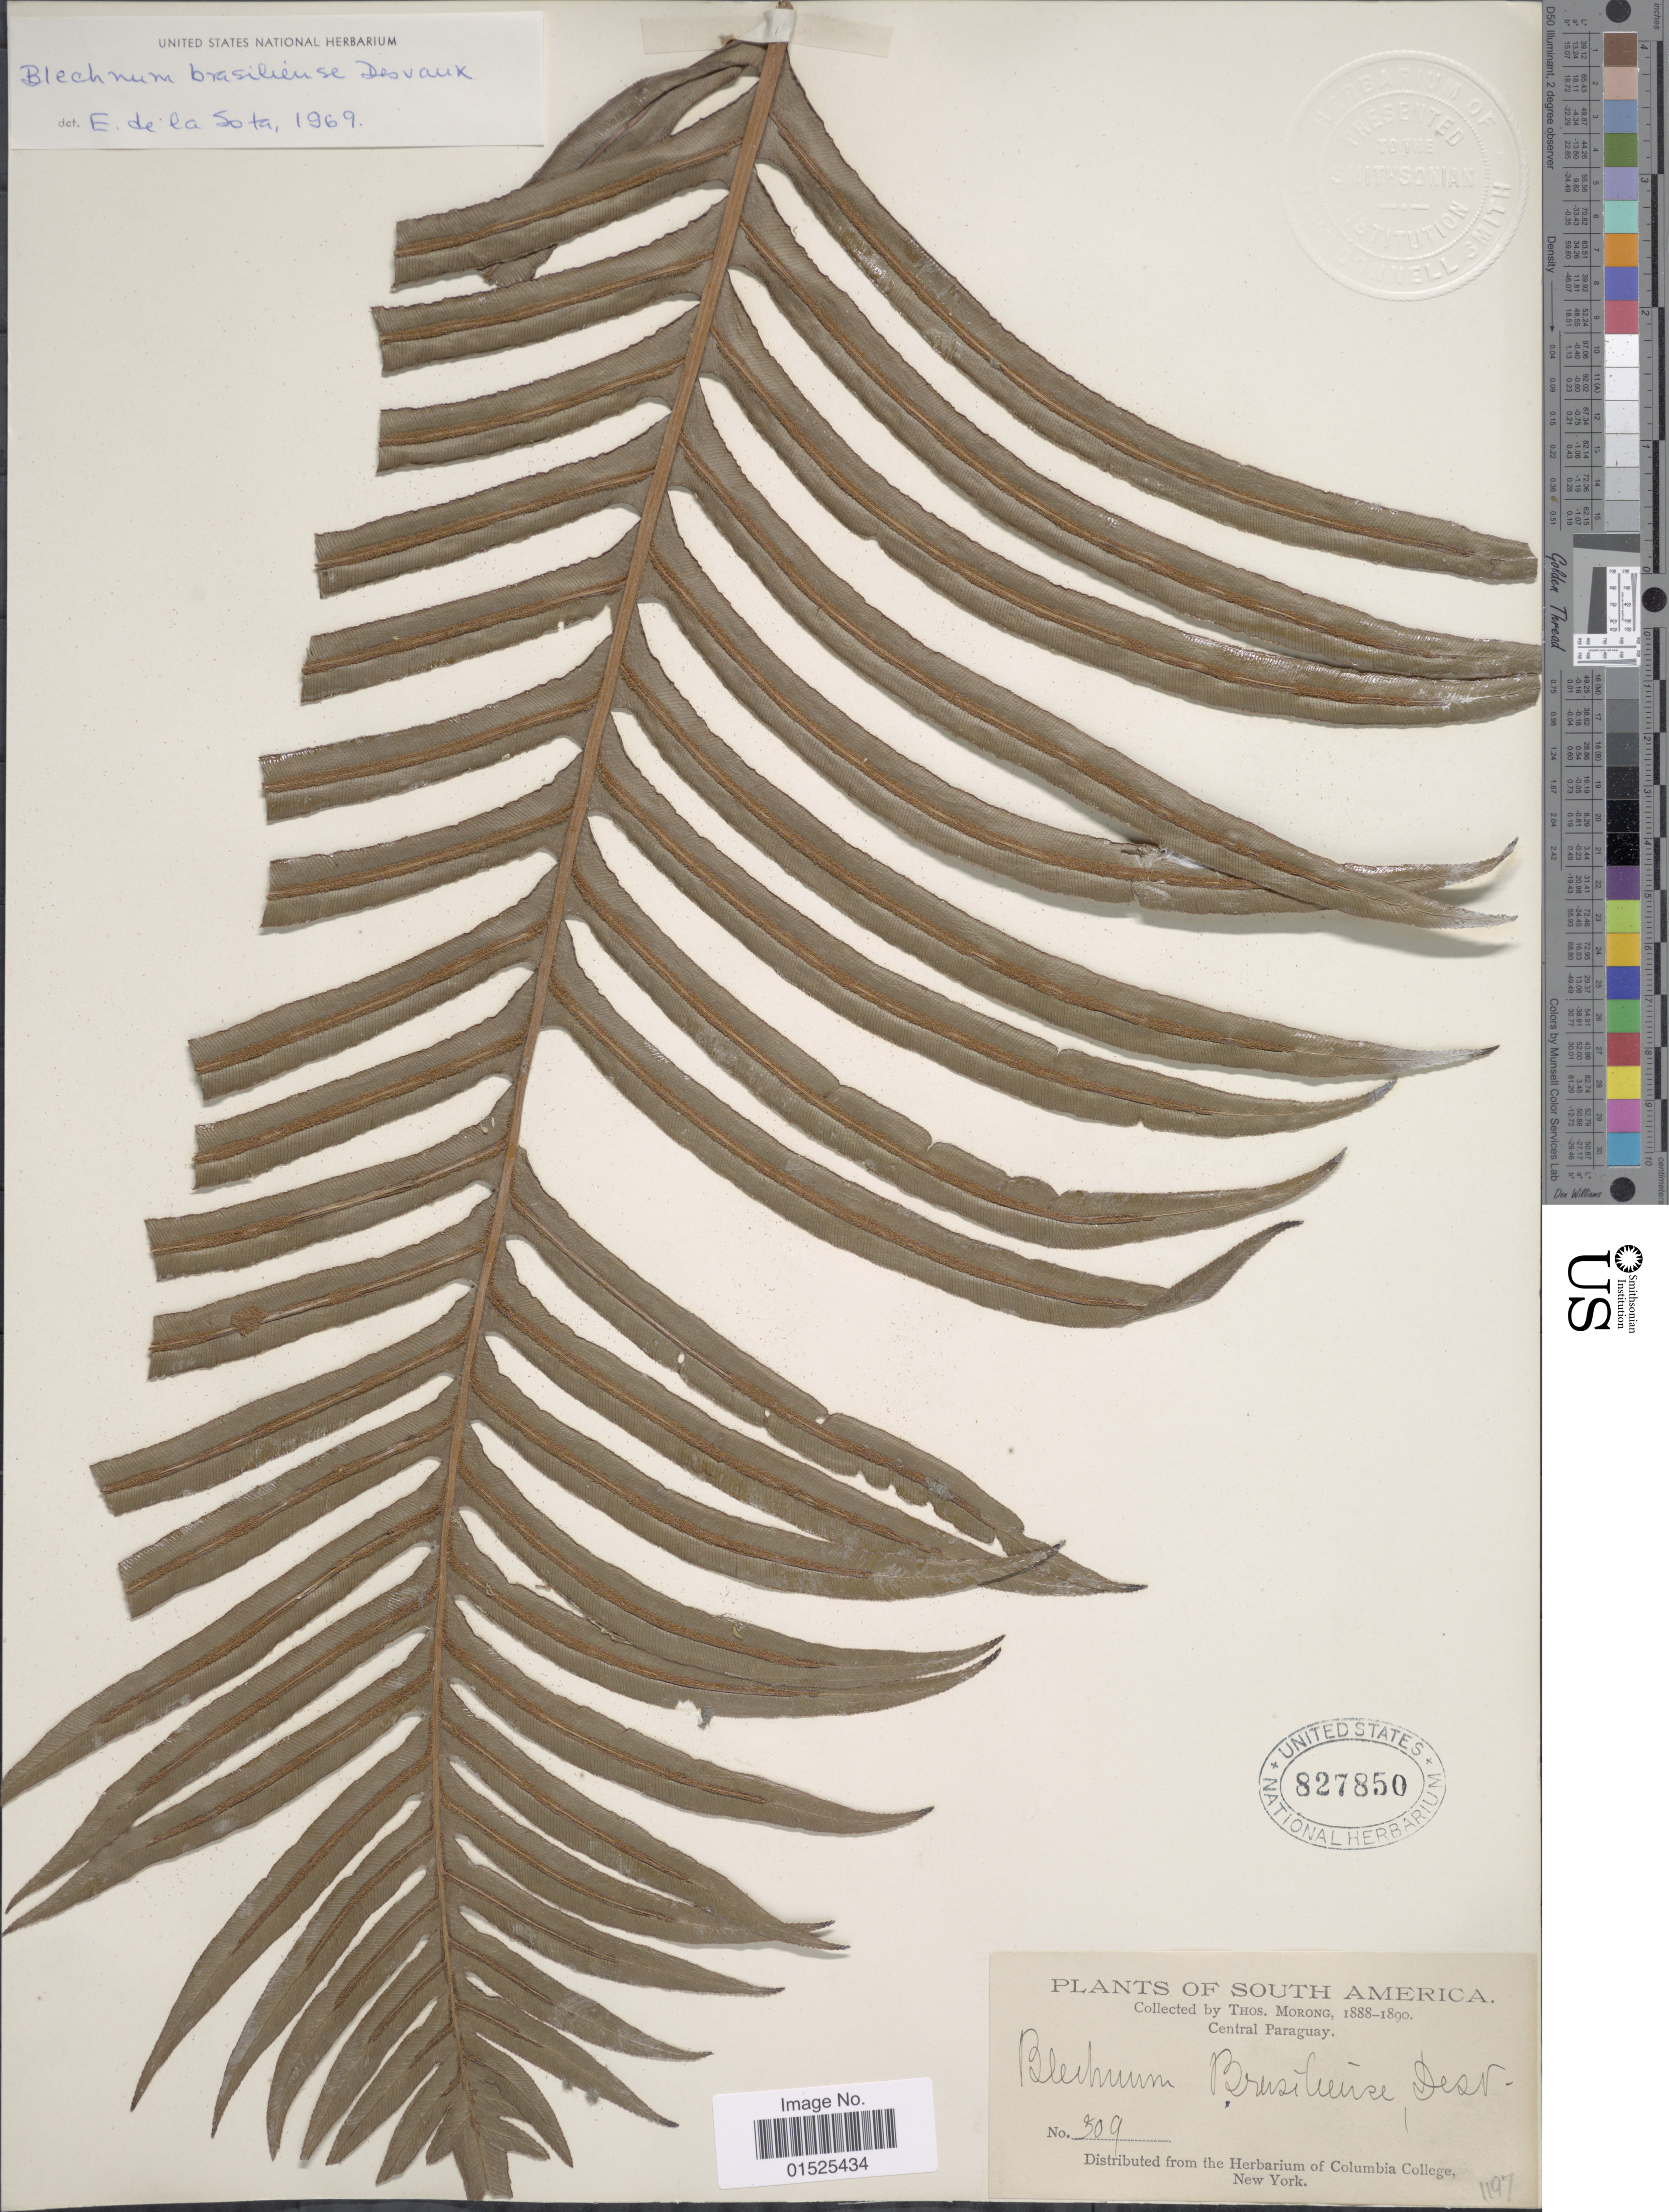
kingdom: Plantae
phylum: Tracheophyta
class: Polypodiopsida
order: Polypodiales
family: Blechnaceae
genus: Blechnum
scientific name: Blechnum brasiliense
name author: Desv.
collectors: T. Morong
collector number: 309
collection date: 1888/1890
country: Paraguay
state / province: Central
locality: Central Paraguay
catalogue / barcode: US 827850